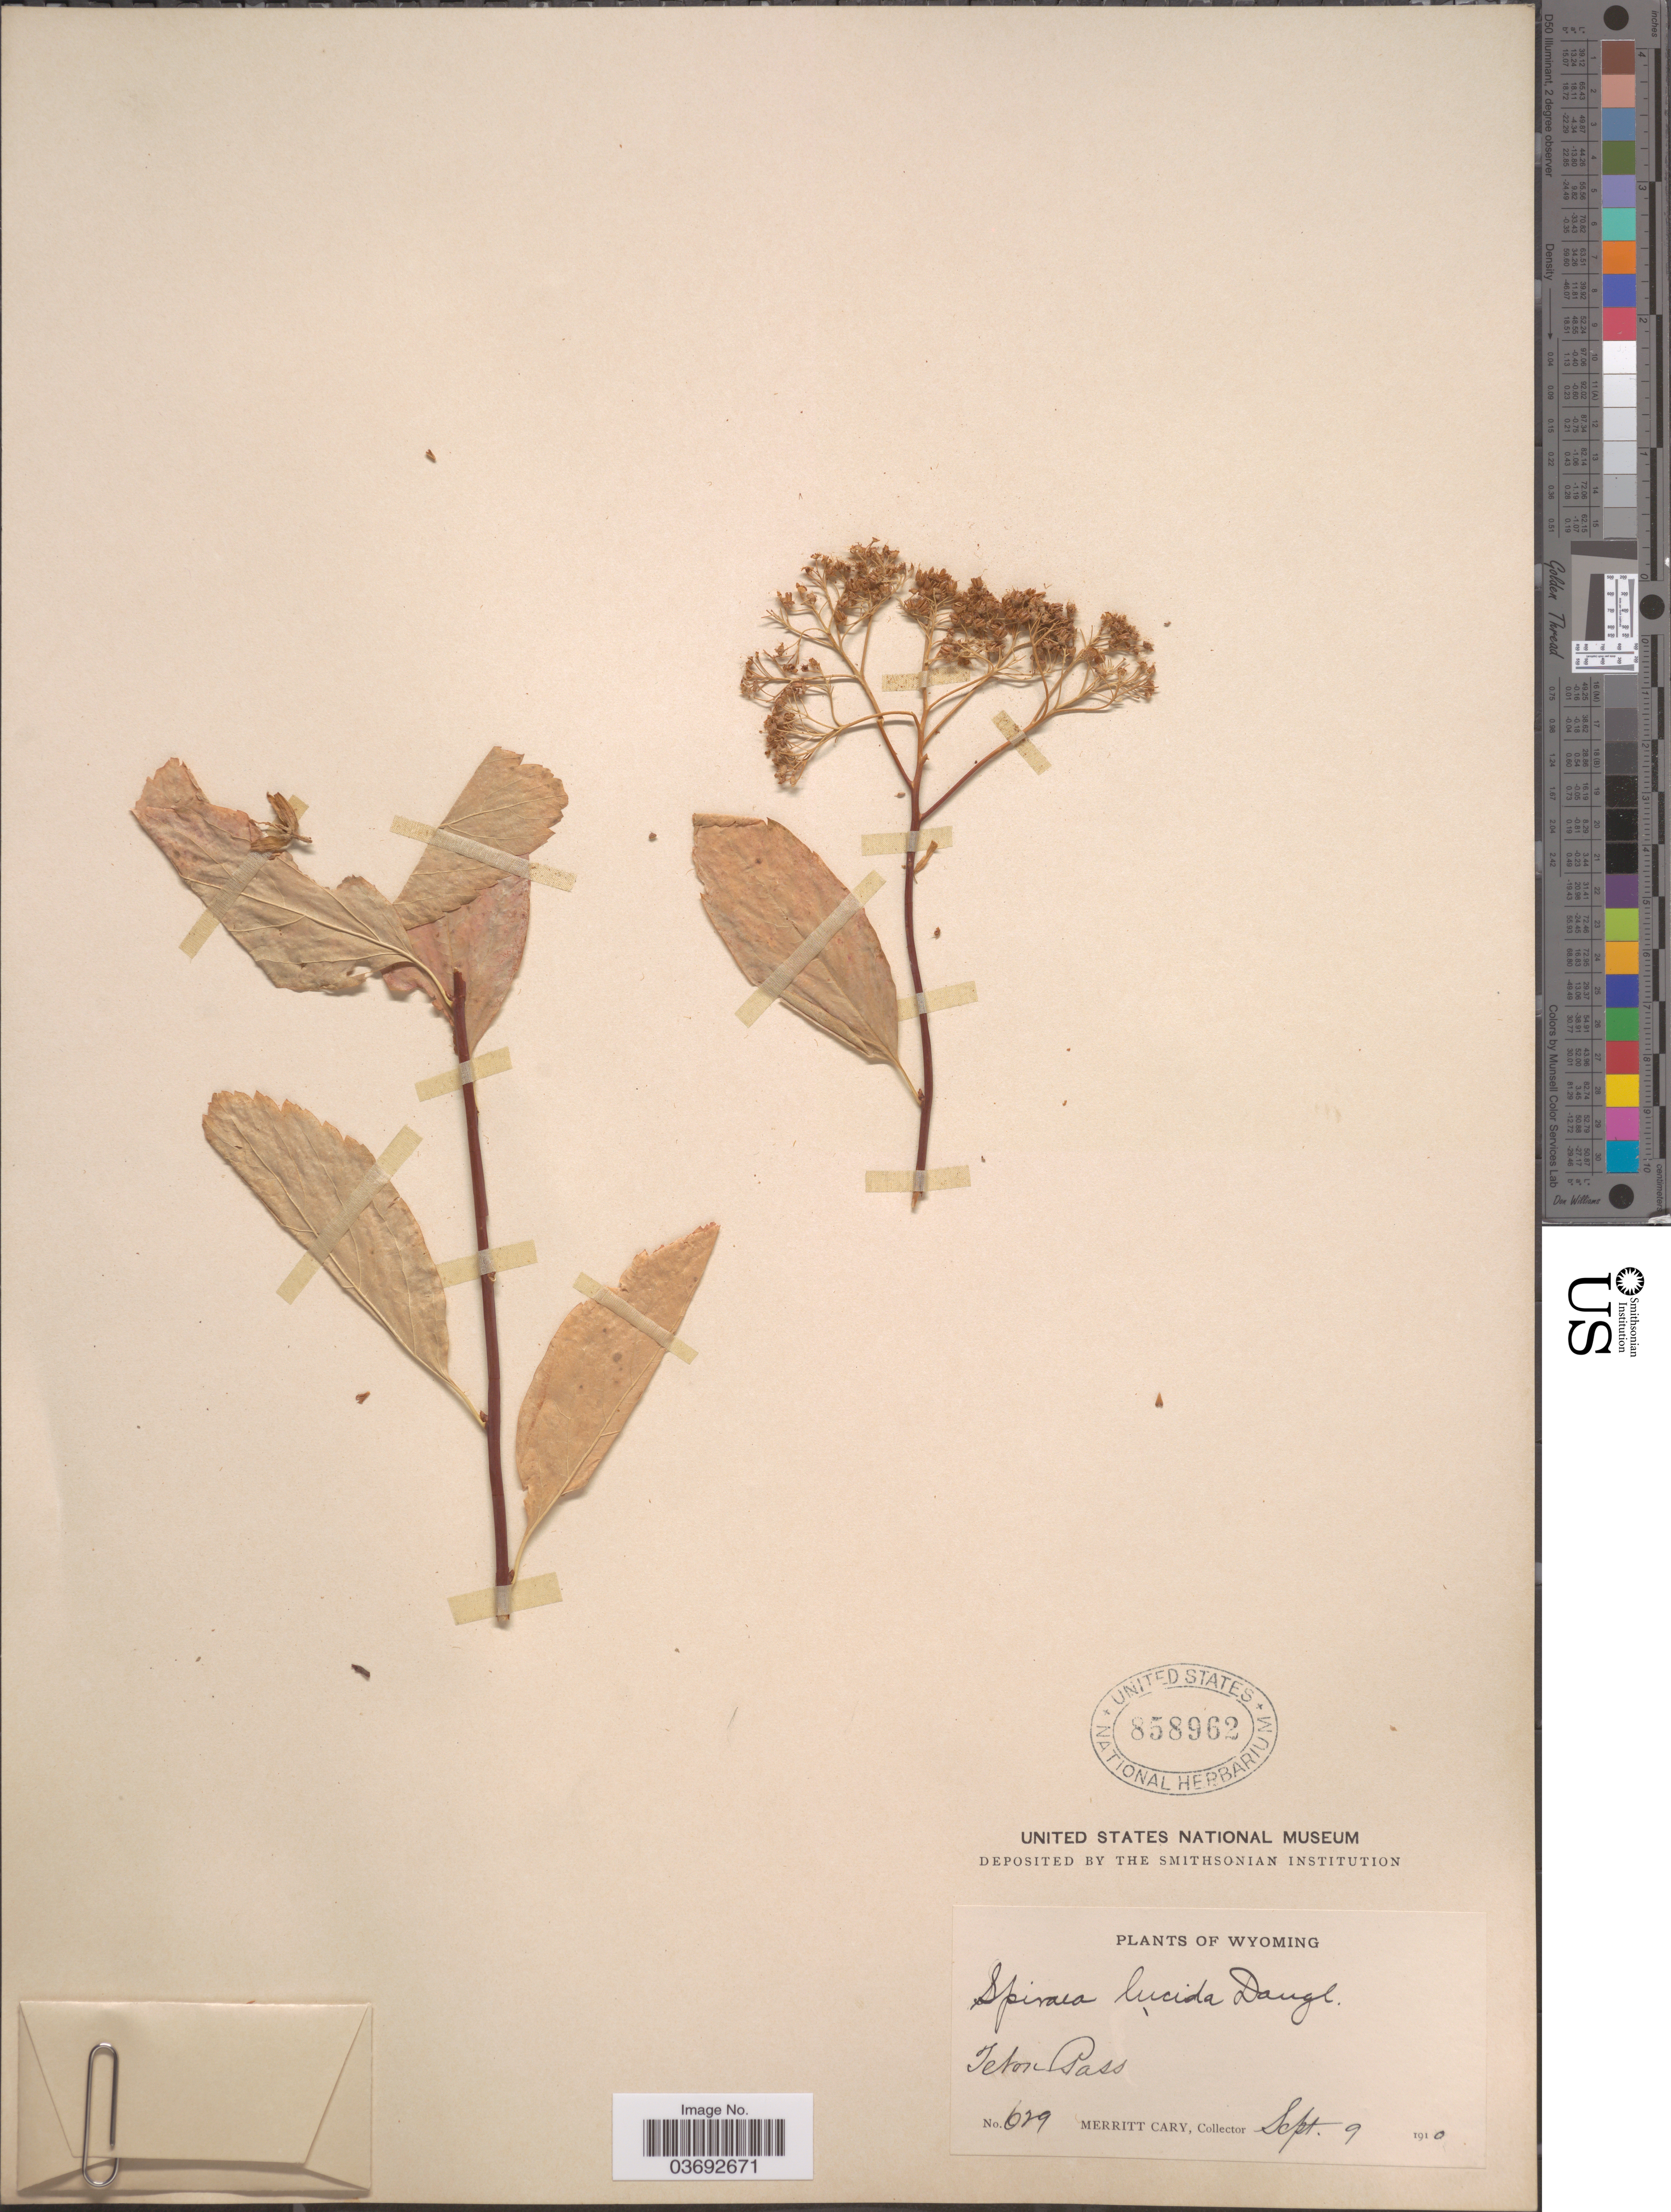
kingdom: Plantae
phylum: Tracheophyta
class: Magnoliopsida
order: Rosales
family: Rosaceae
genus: Spiraea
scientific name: Spiraea lucida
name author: Douglas ex Greene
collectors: M. Cary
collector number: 629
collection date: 1910-09-09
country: United States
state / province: Wyoming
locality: Teton Pass.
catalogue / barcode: US 858962